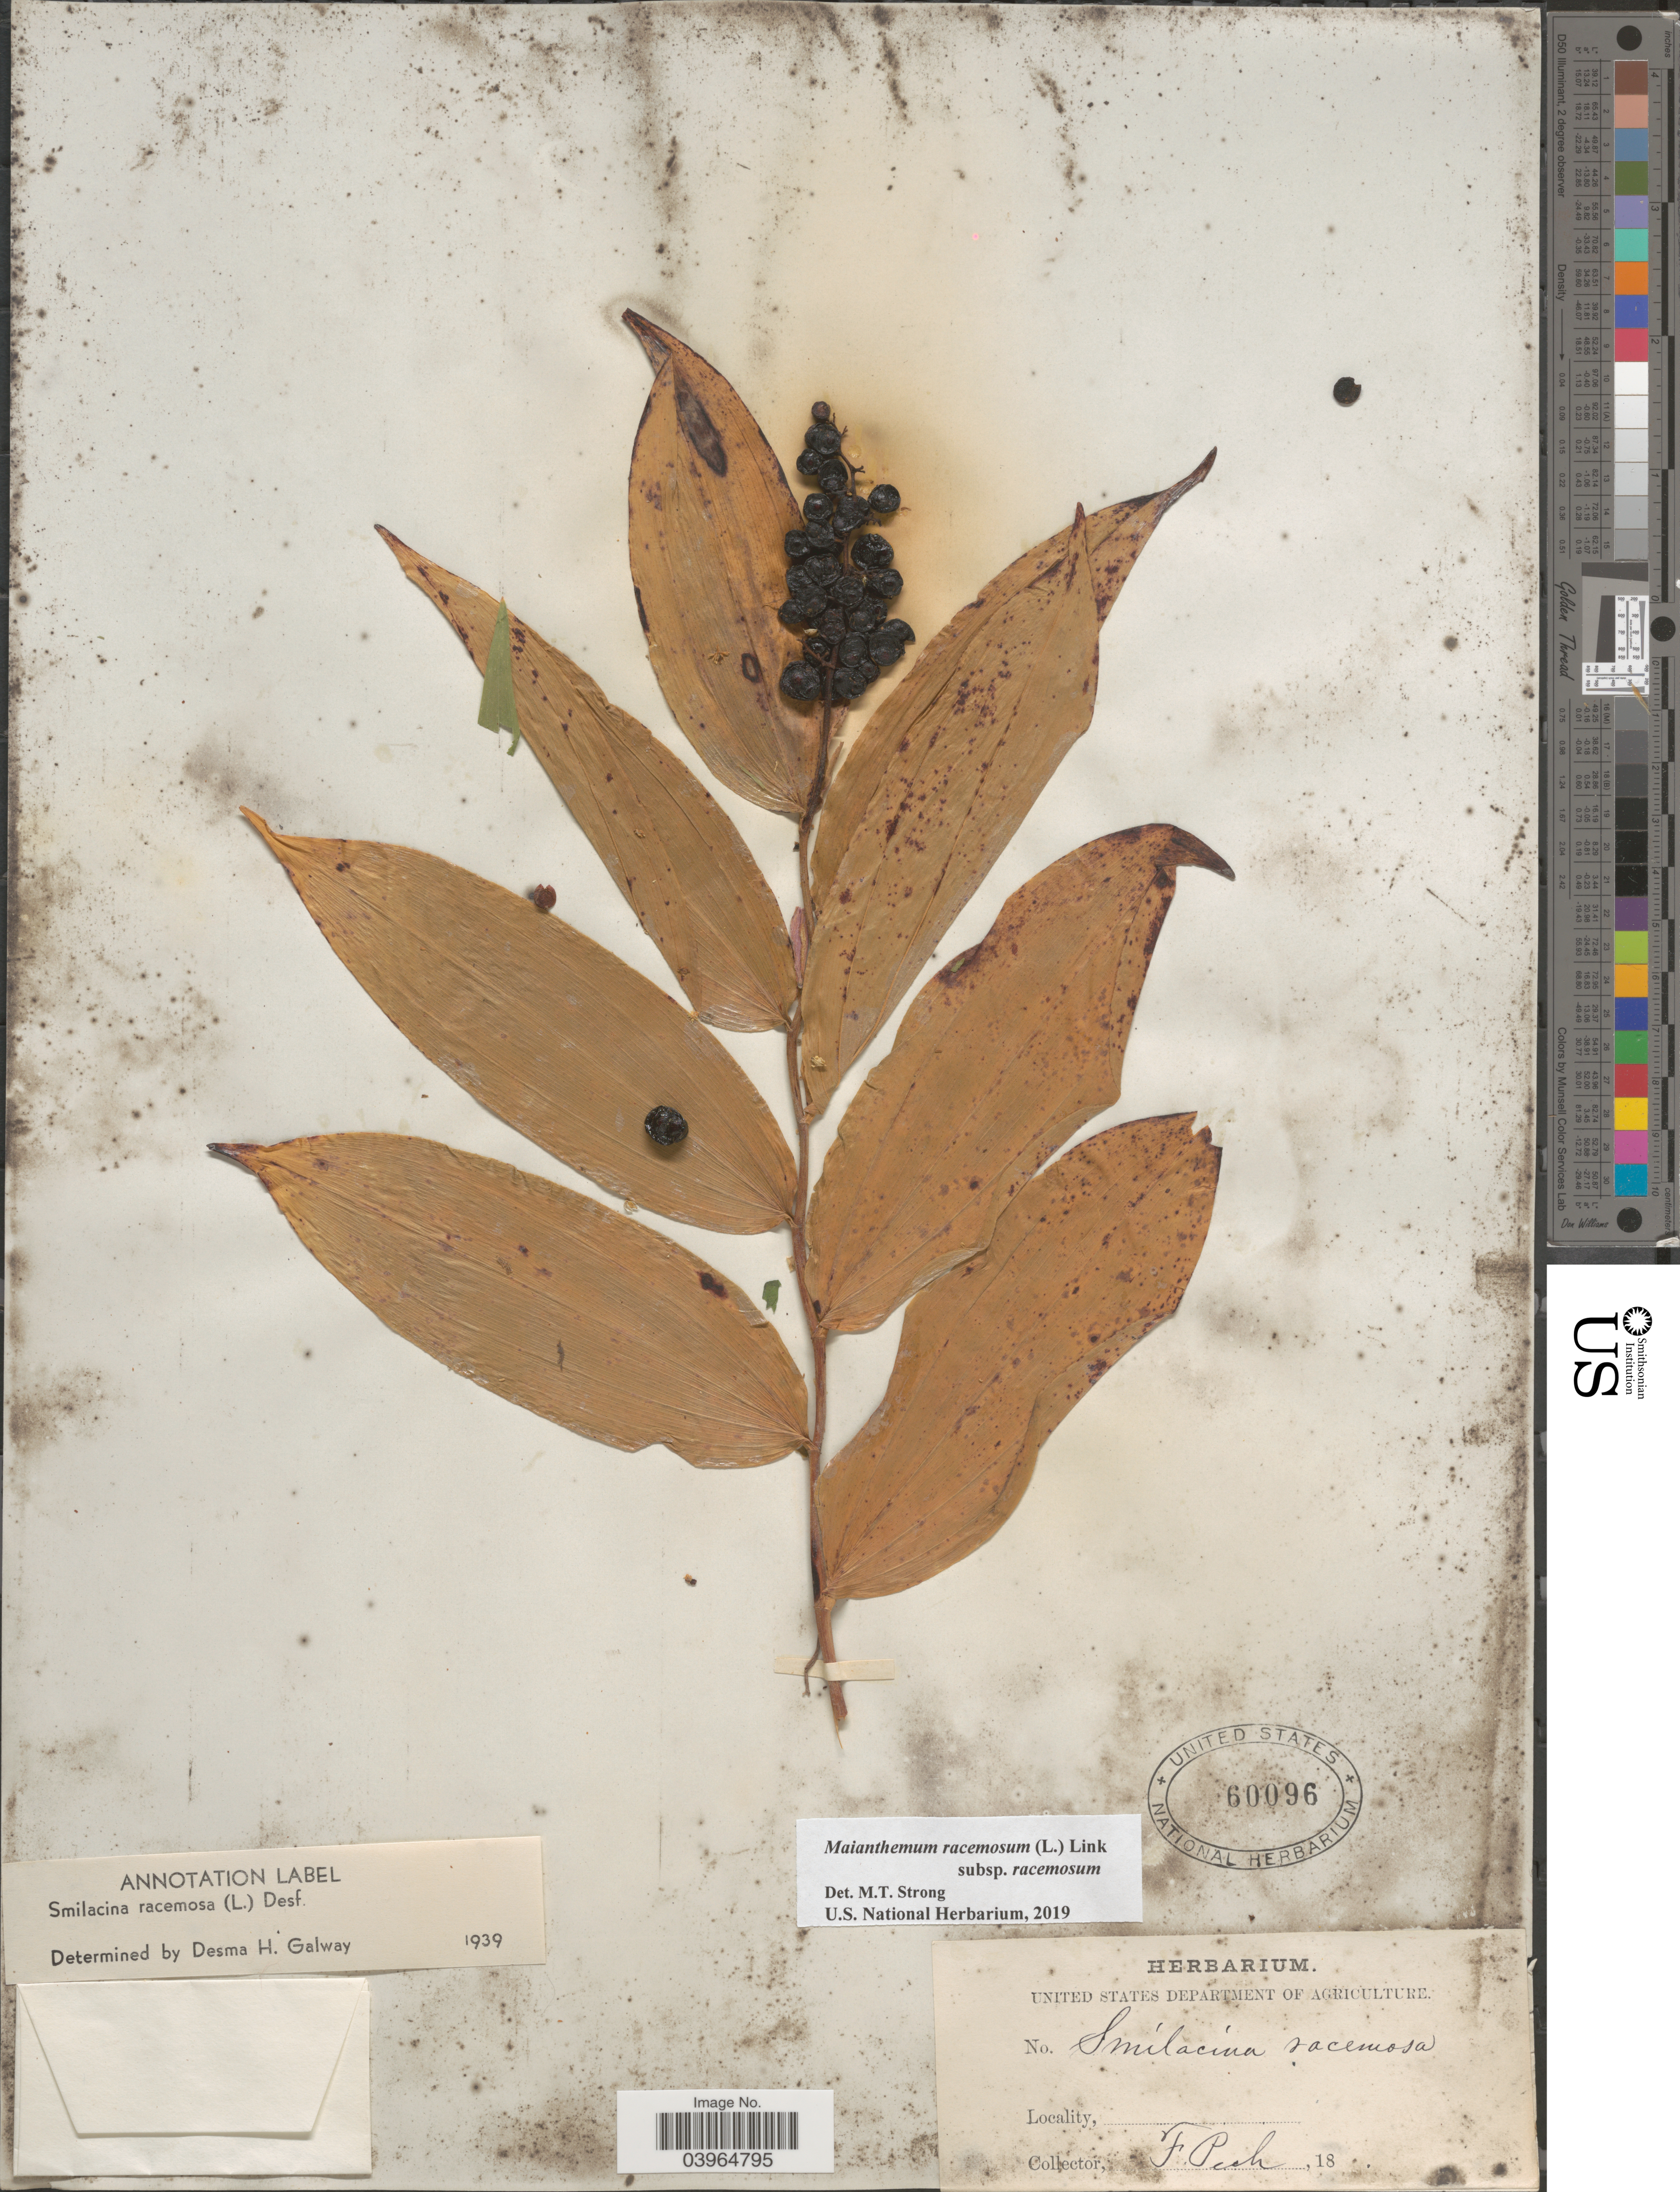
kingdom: Plantae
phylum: Tracheophyta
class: Liliopsida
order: Asparagales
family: Asparagaceae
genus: Maianthemum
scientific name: Maianthemum racemosum subsp. racemosum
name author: (L.) Link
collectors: F. Pech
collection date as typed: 18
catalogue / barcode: US 60096